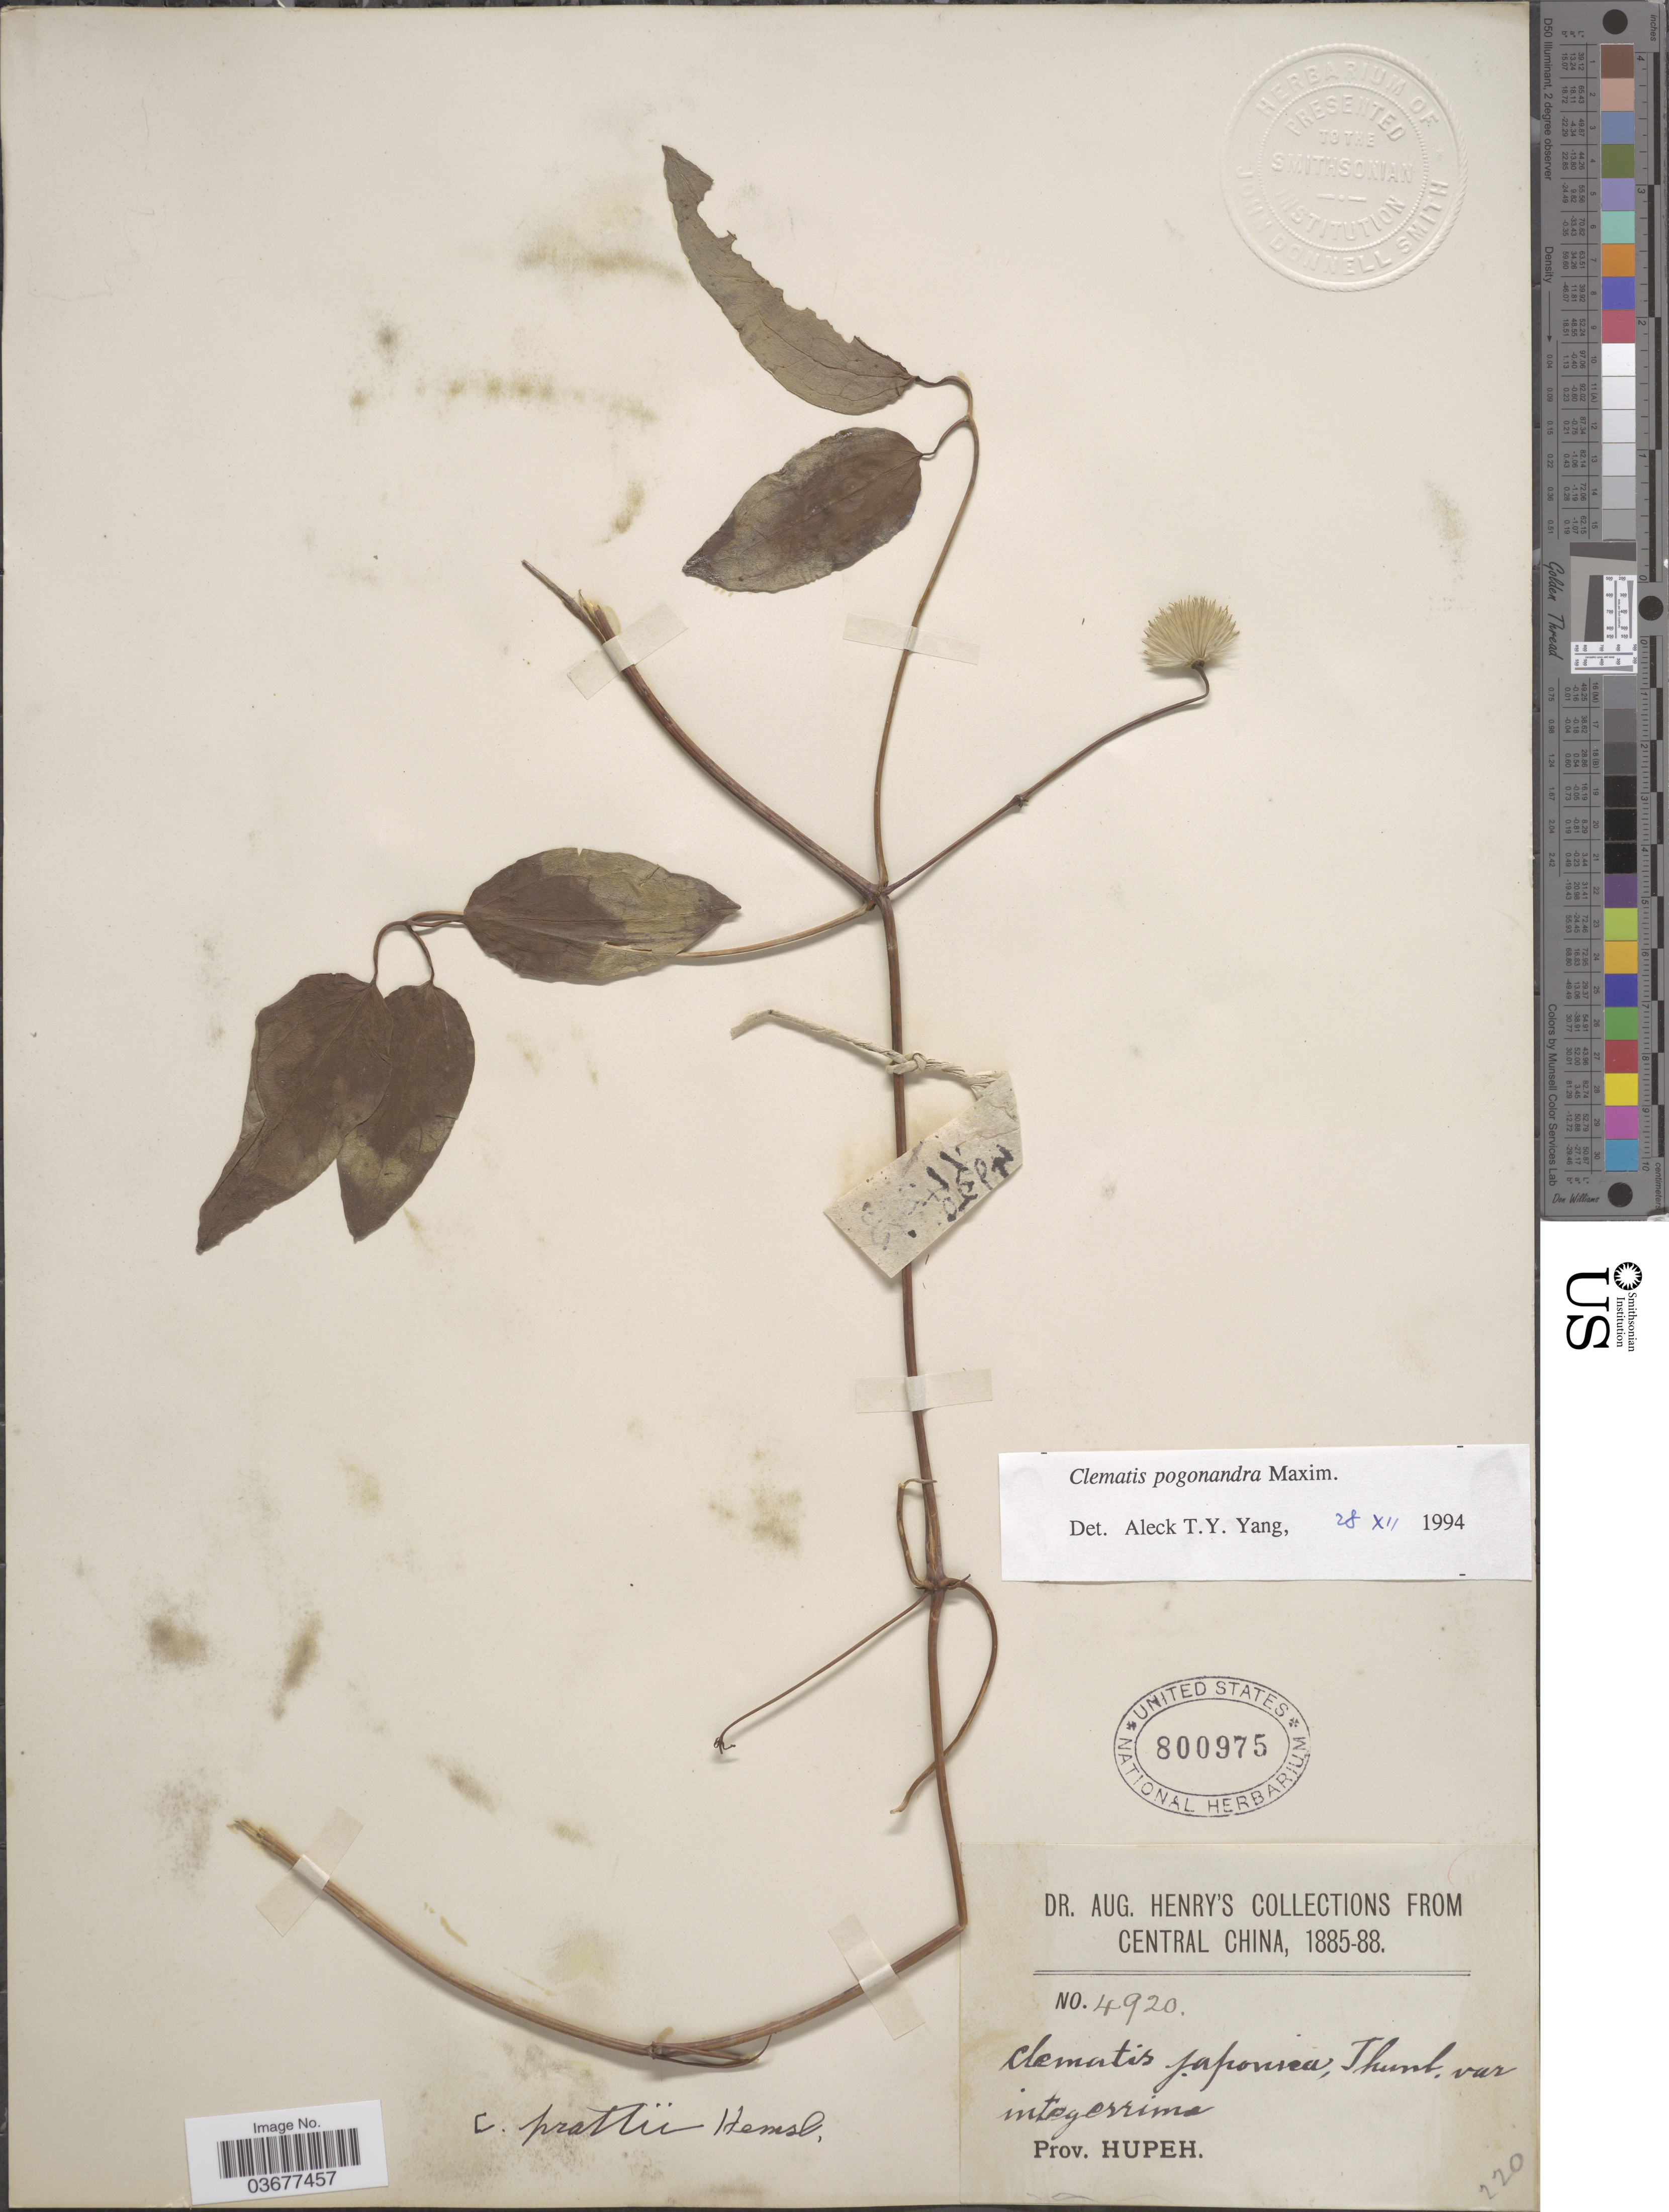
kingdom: Plantae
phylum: Tracheophyta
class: Magnoliopsida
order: Ranunculales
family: Ranunculaceae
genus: Clematis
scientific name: Clematis pogonandra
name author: Maxim.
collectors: A. Henry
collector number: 4920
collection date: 1885/1888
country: China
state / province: Hubei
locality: Central China. Prov. Hupeh.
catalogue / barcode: US 800975